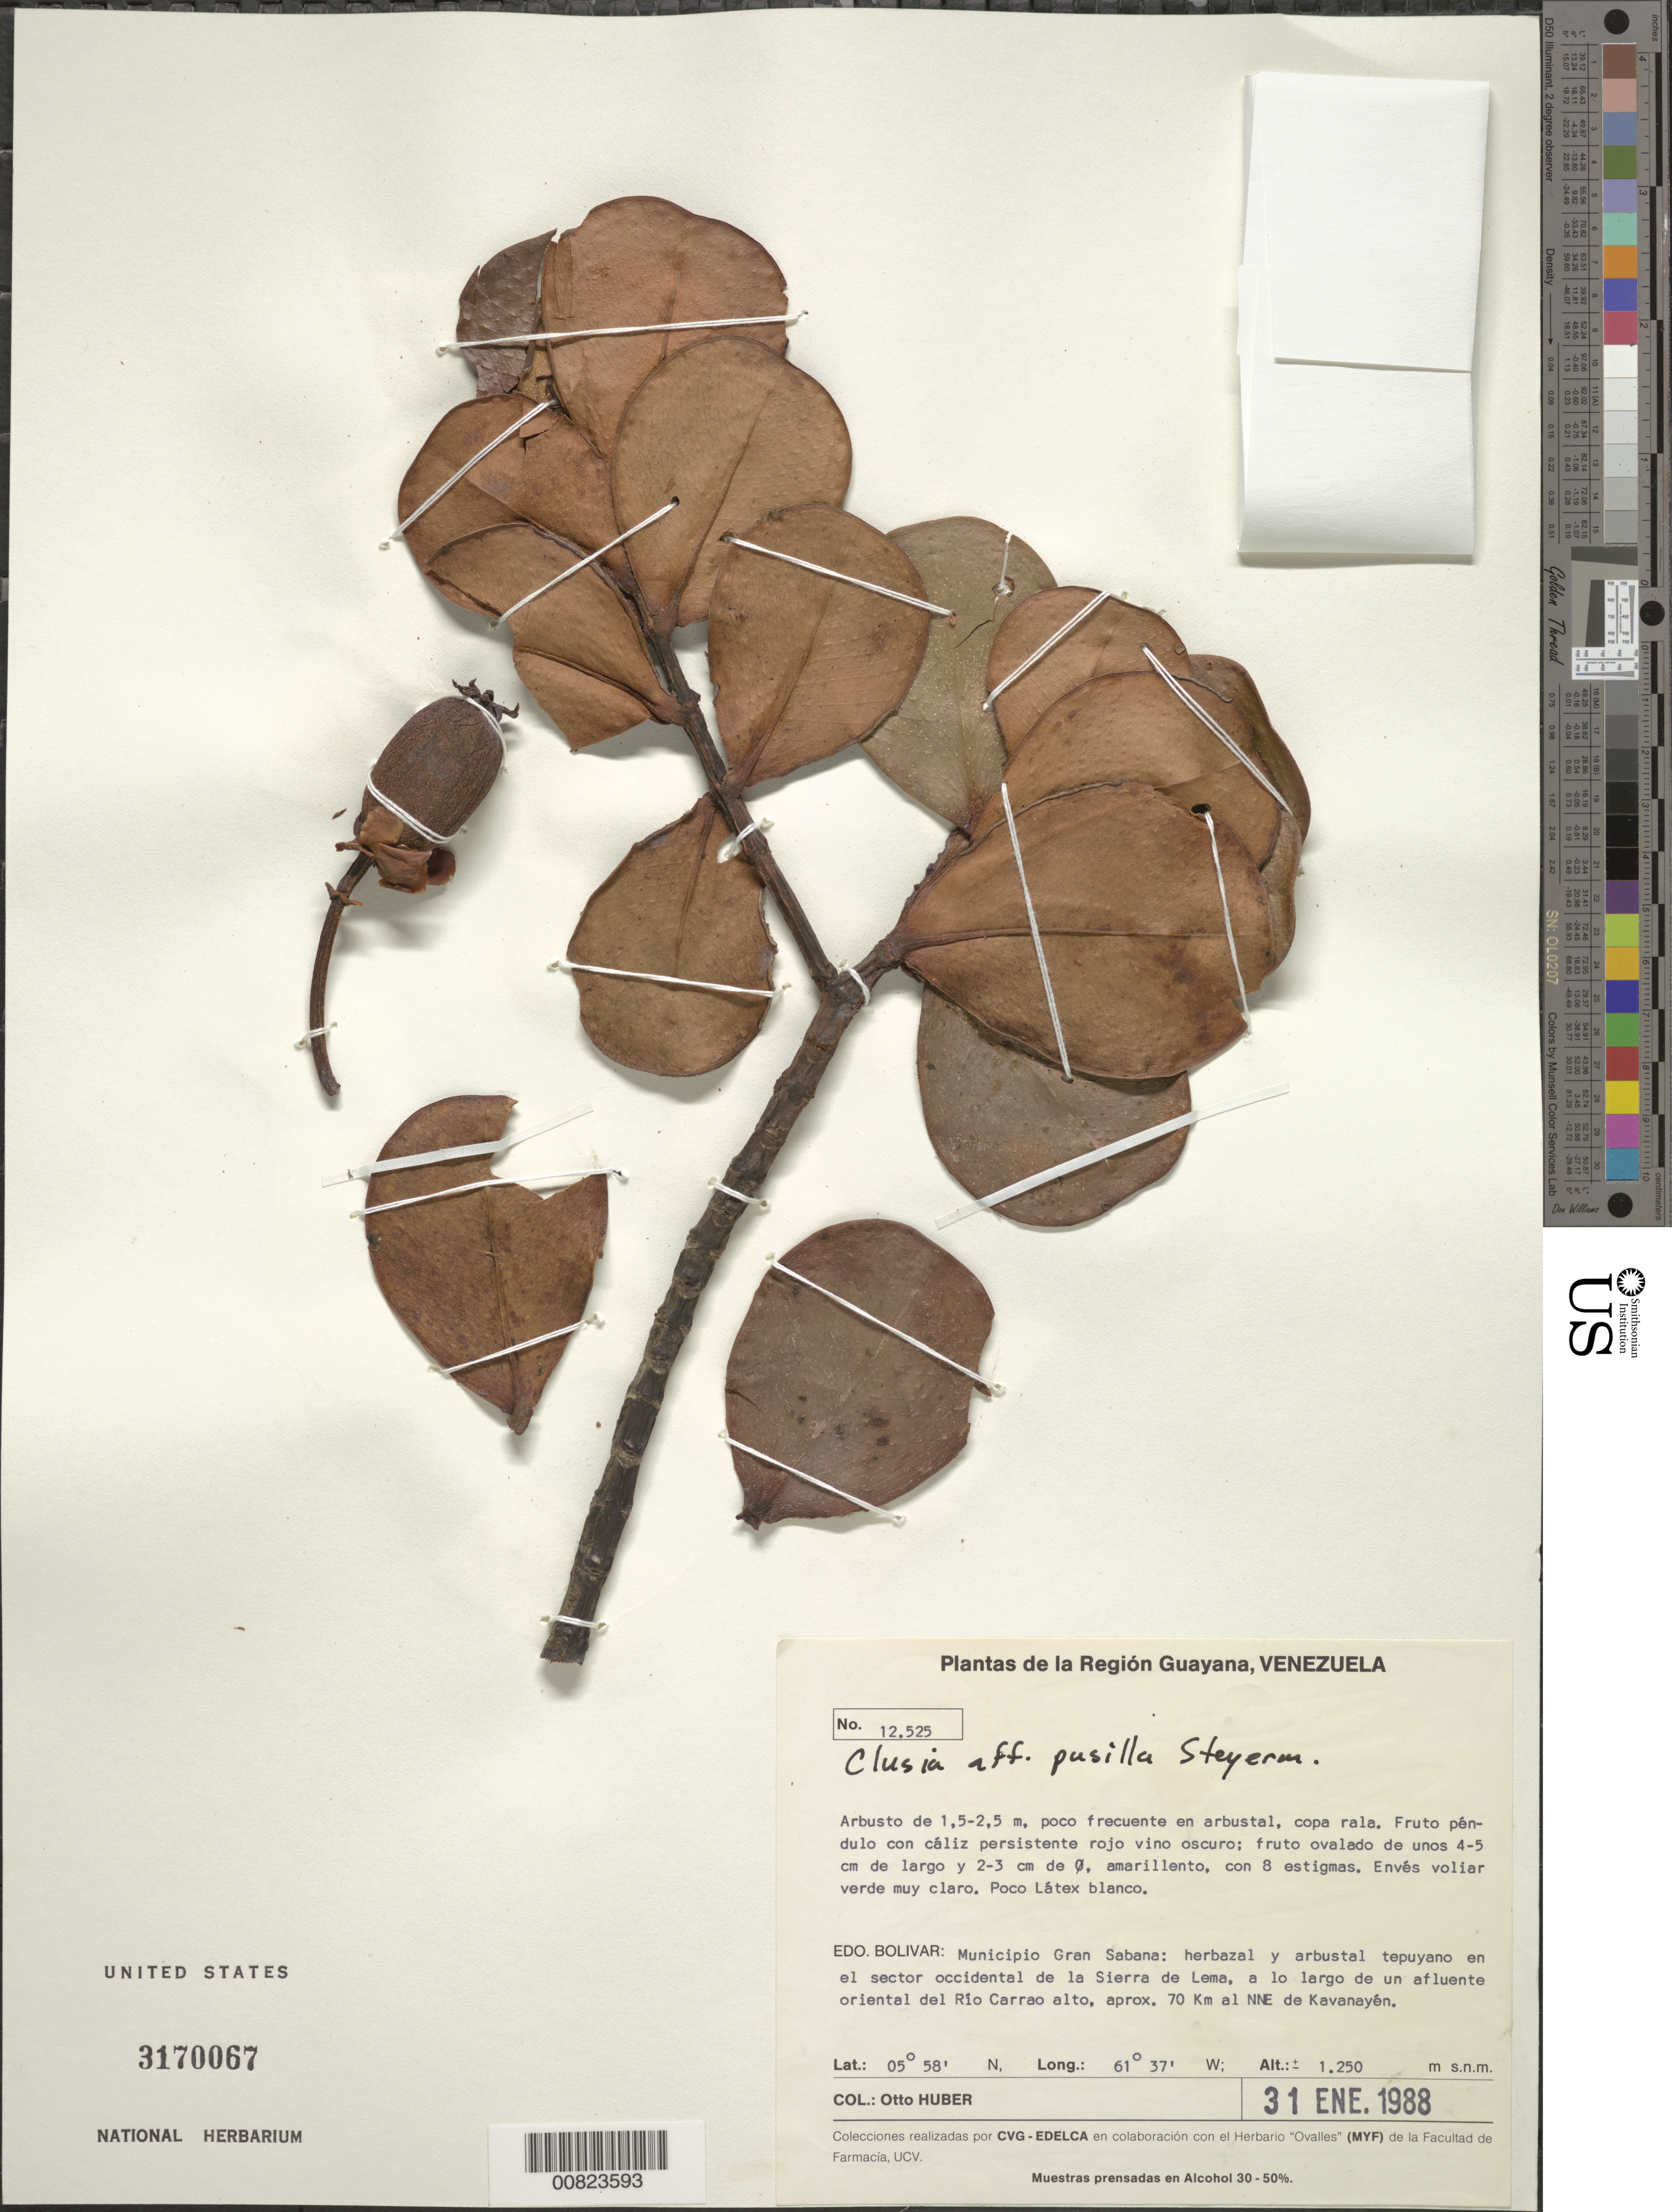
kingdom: Plantae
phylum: Tracheophyta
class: Magnoliopsida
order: Malpighiales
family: Clusiaceae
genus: Clusia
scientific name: Clusia pusilla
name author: Steyerm.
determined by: Pipoly, J. J., III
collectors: O. Huber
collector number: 12525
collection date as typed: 31-Jan-88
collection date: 1988-01-31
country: Venezuela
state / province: Bolívar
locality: Mun. Gran Sabana, Sierra de Lema, sector occidental; afluente oriental del Río Carrao alto, aprox. 70 km al NNE de Kavanayen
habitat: Herbazal y arbustal tepuyano, en arbustal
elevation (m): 1250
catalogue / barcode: US 3170067